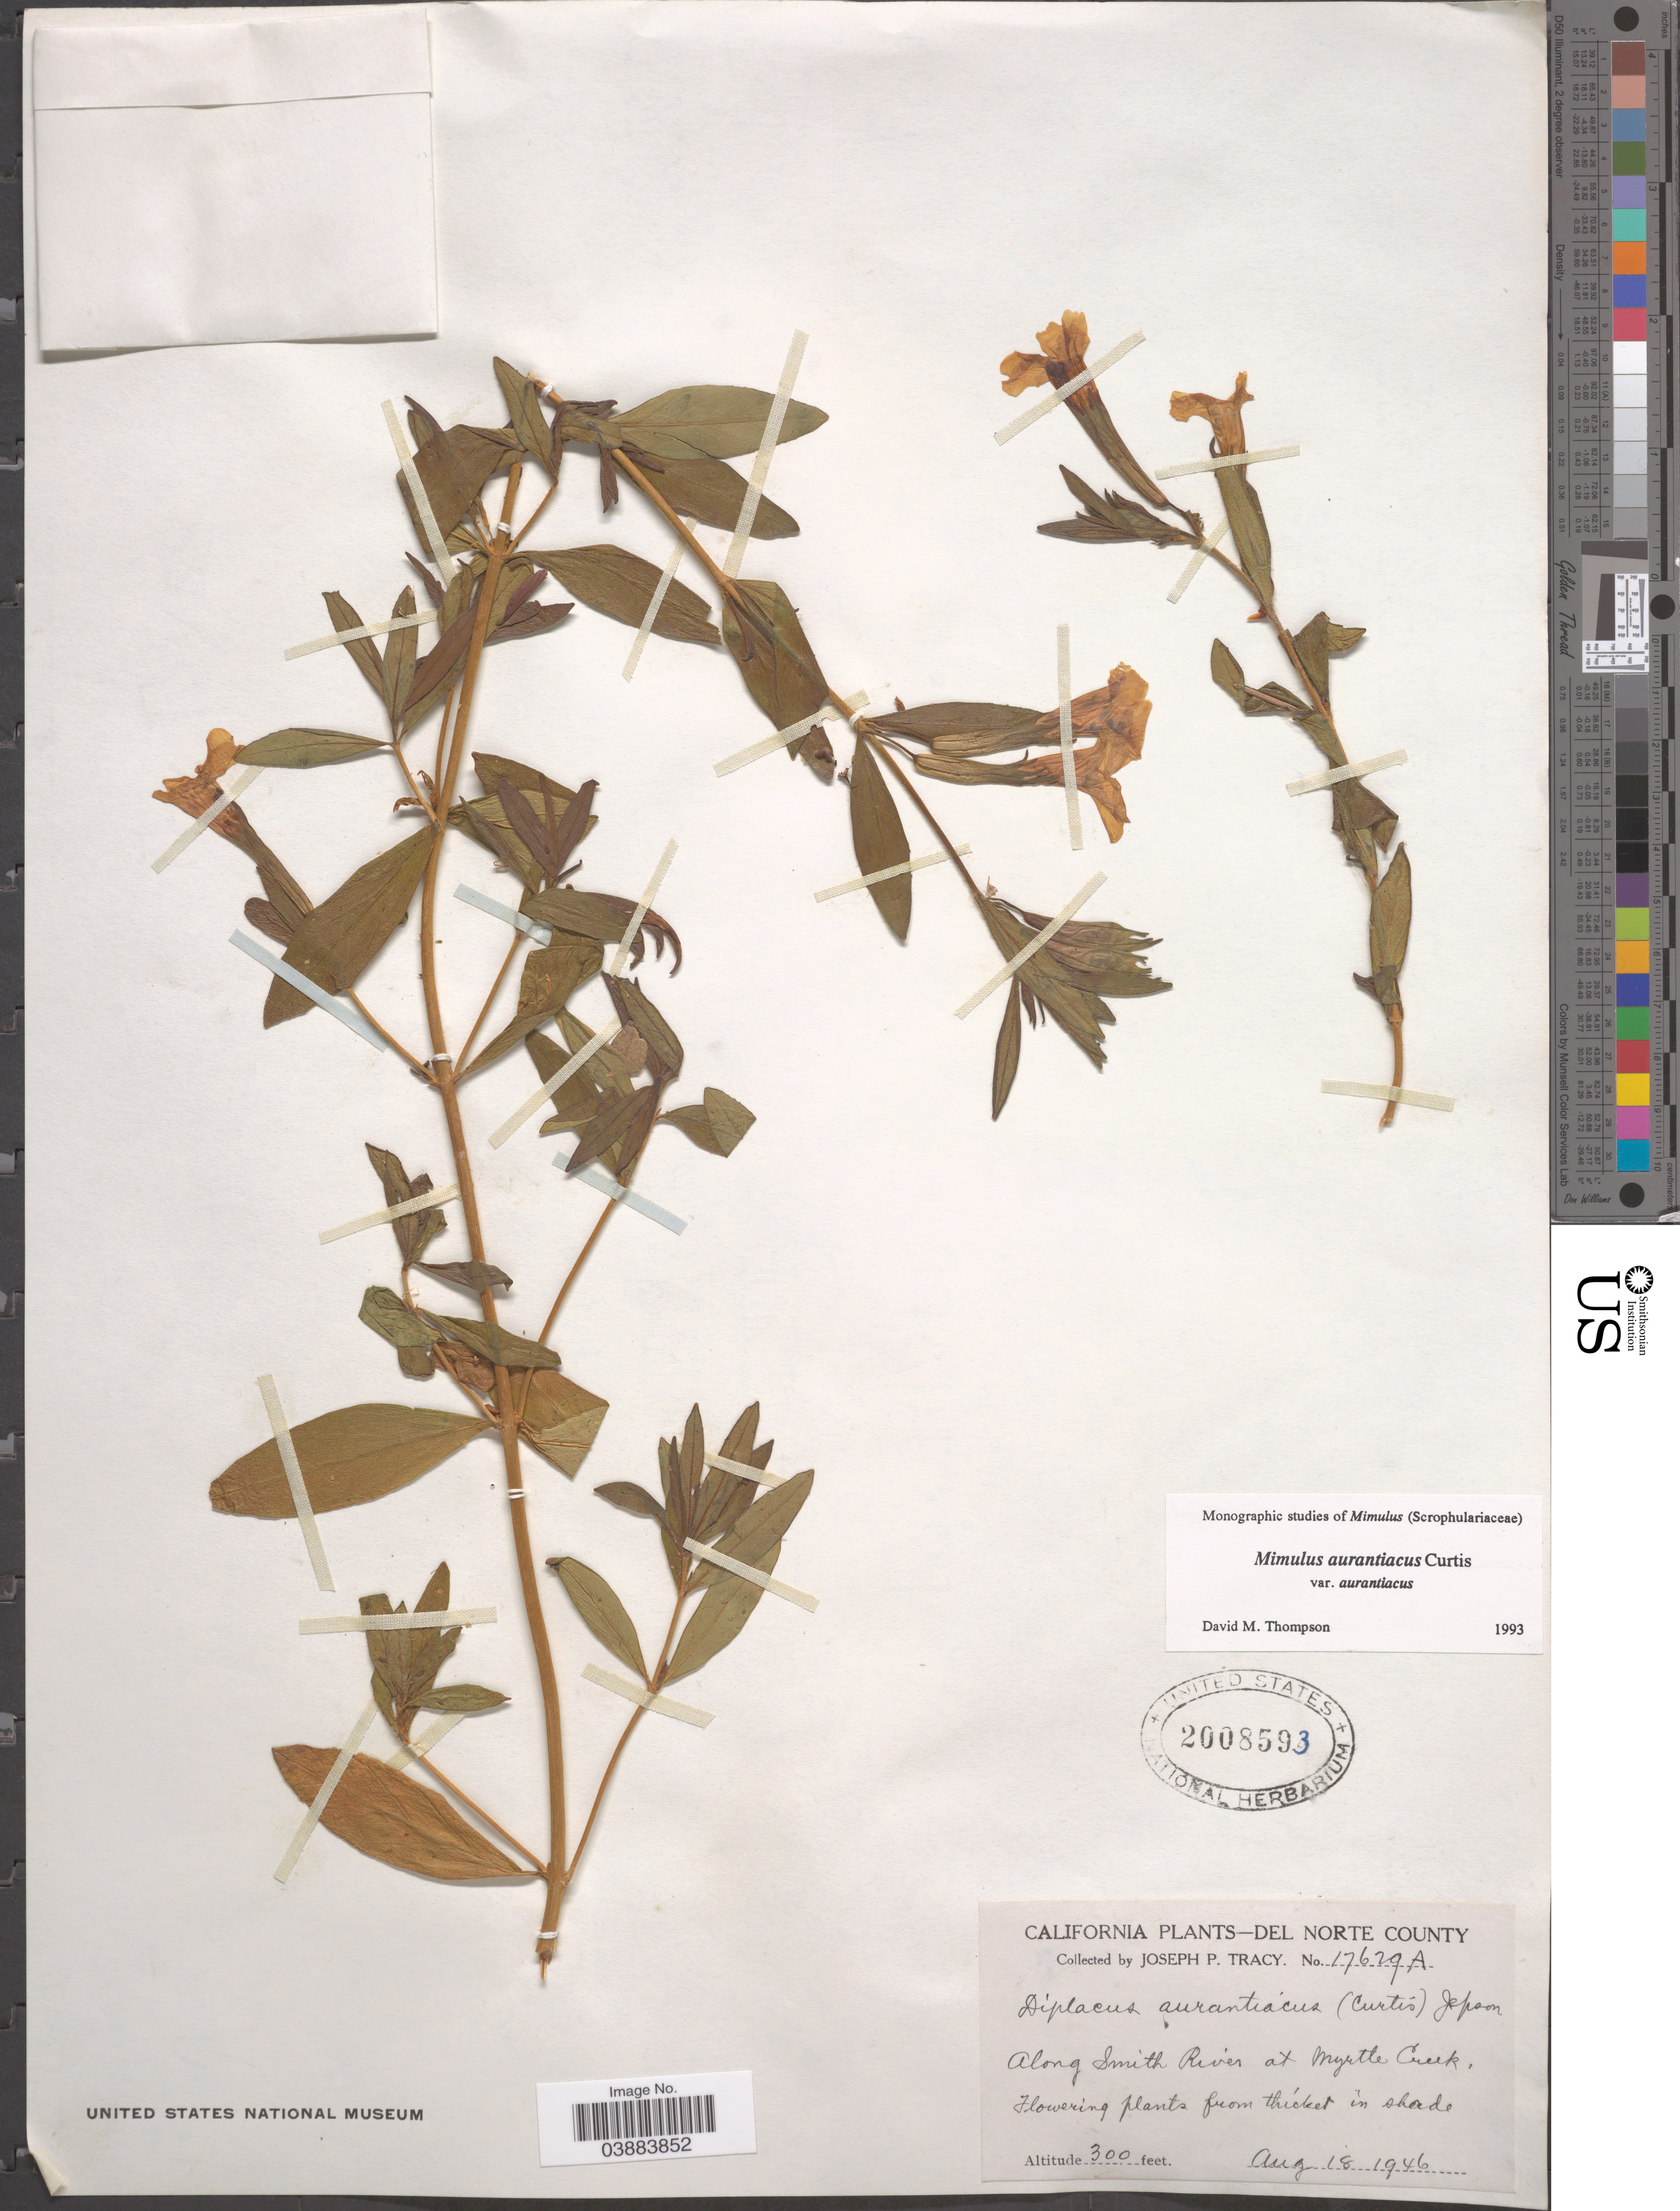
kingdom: Plantae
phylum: Tracheophyta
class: Magnoliopsida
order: Lamiales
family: Phrymaceae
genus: Diplacus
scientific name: Diplacus aurantiacus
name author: (Curtis) Jeps.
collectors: J. Tracy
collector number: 17629A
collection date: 1946-08-18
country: United States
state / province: California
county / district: Del Norte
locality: Del Norte County. Along Smith River at Myrtle Creek.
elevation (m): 300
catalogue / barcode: US 2008593